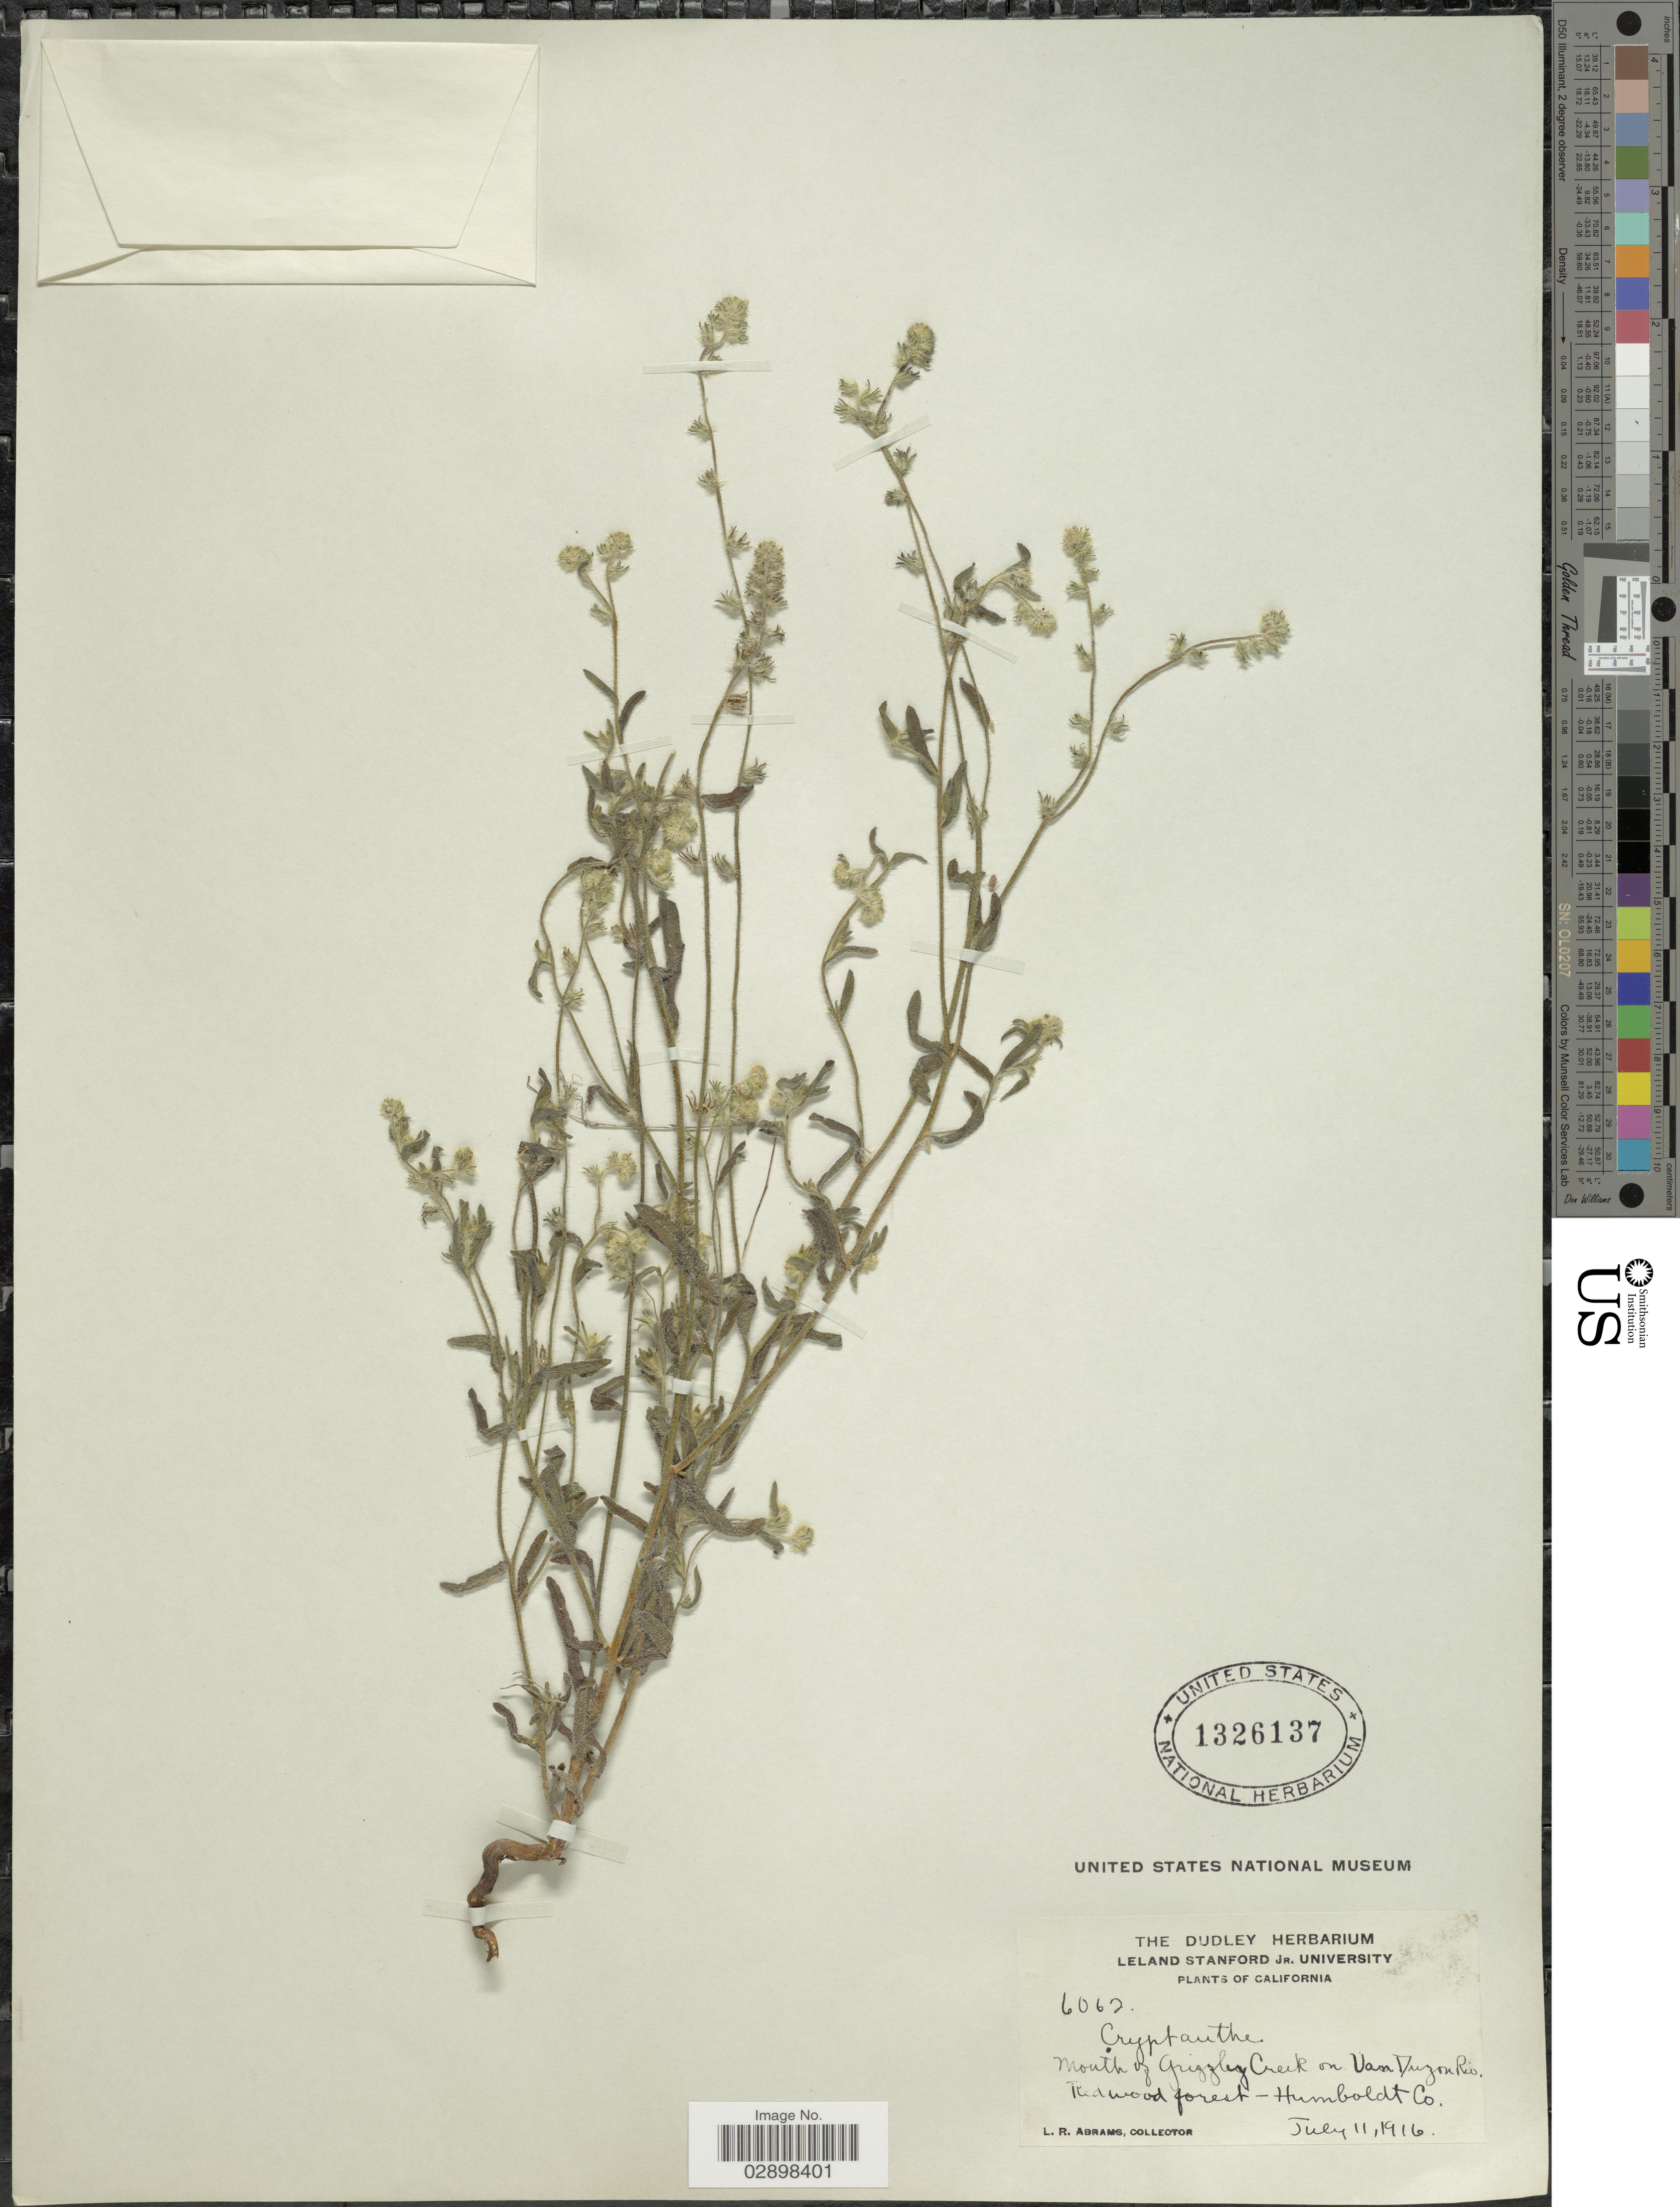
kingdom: Plantae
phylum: Tracheophyta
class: Magnoliopsida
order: Boraginales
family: Boraginaceae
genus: Cryptantha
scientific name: Cryptantha sp.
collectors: L. Abrams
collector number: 6062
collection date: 1916-07-11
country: United States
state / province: California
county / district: Humboldt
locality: Mouth of Gruzzley Creek on Van Duzon Rio, Humboldt Co.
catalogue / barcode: US 1326137